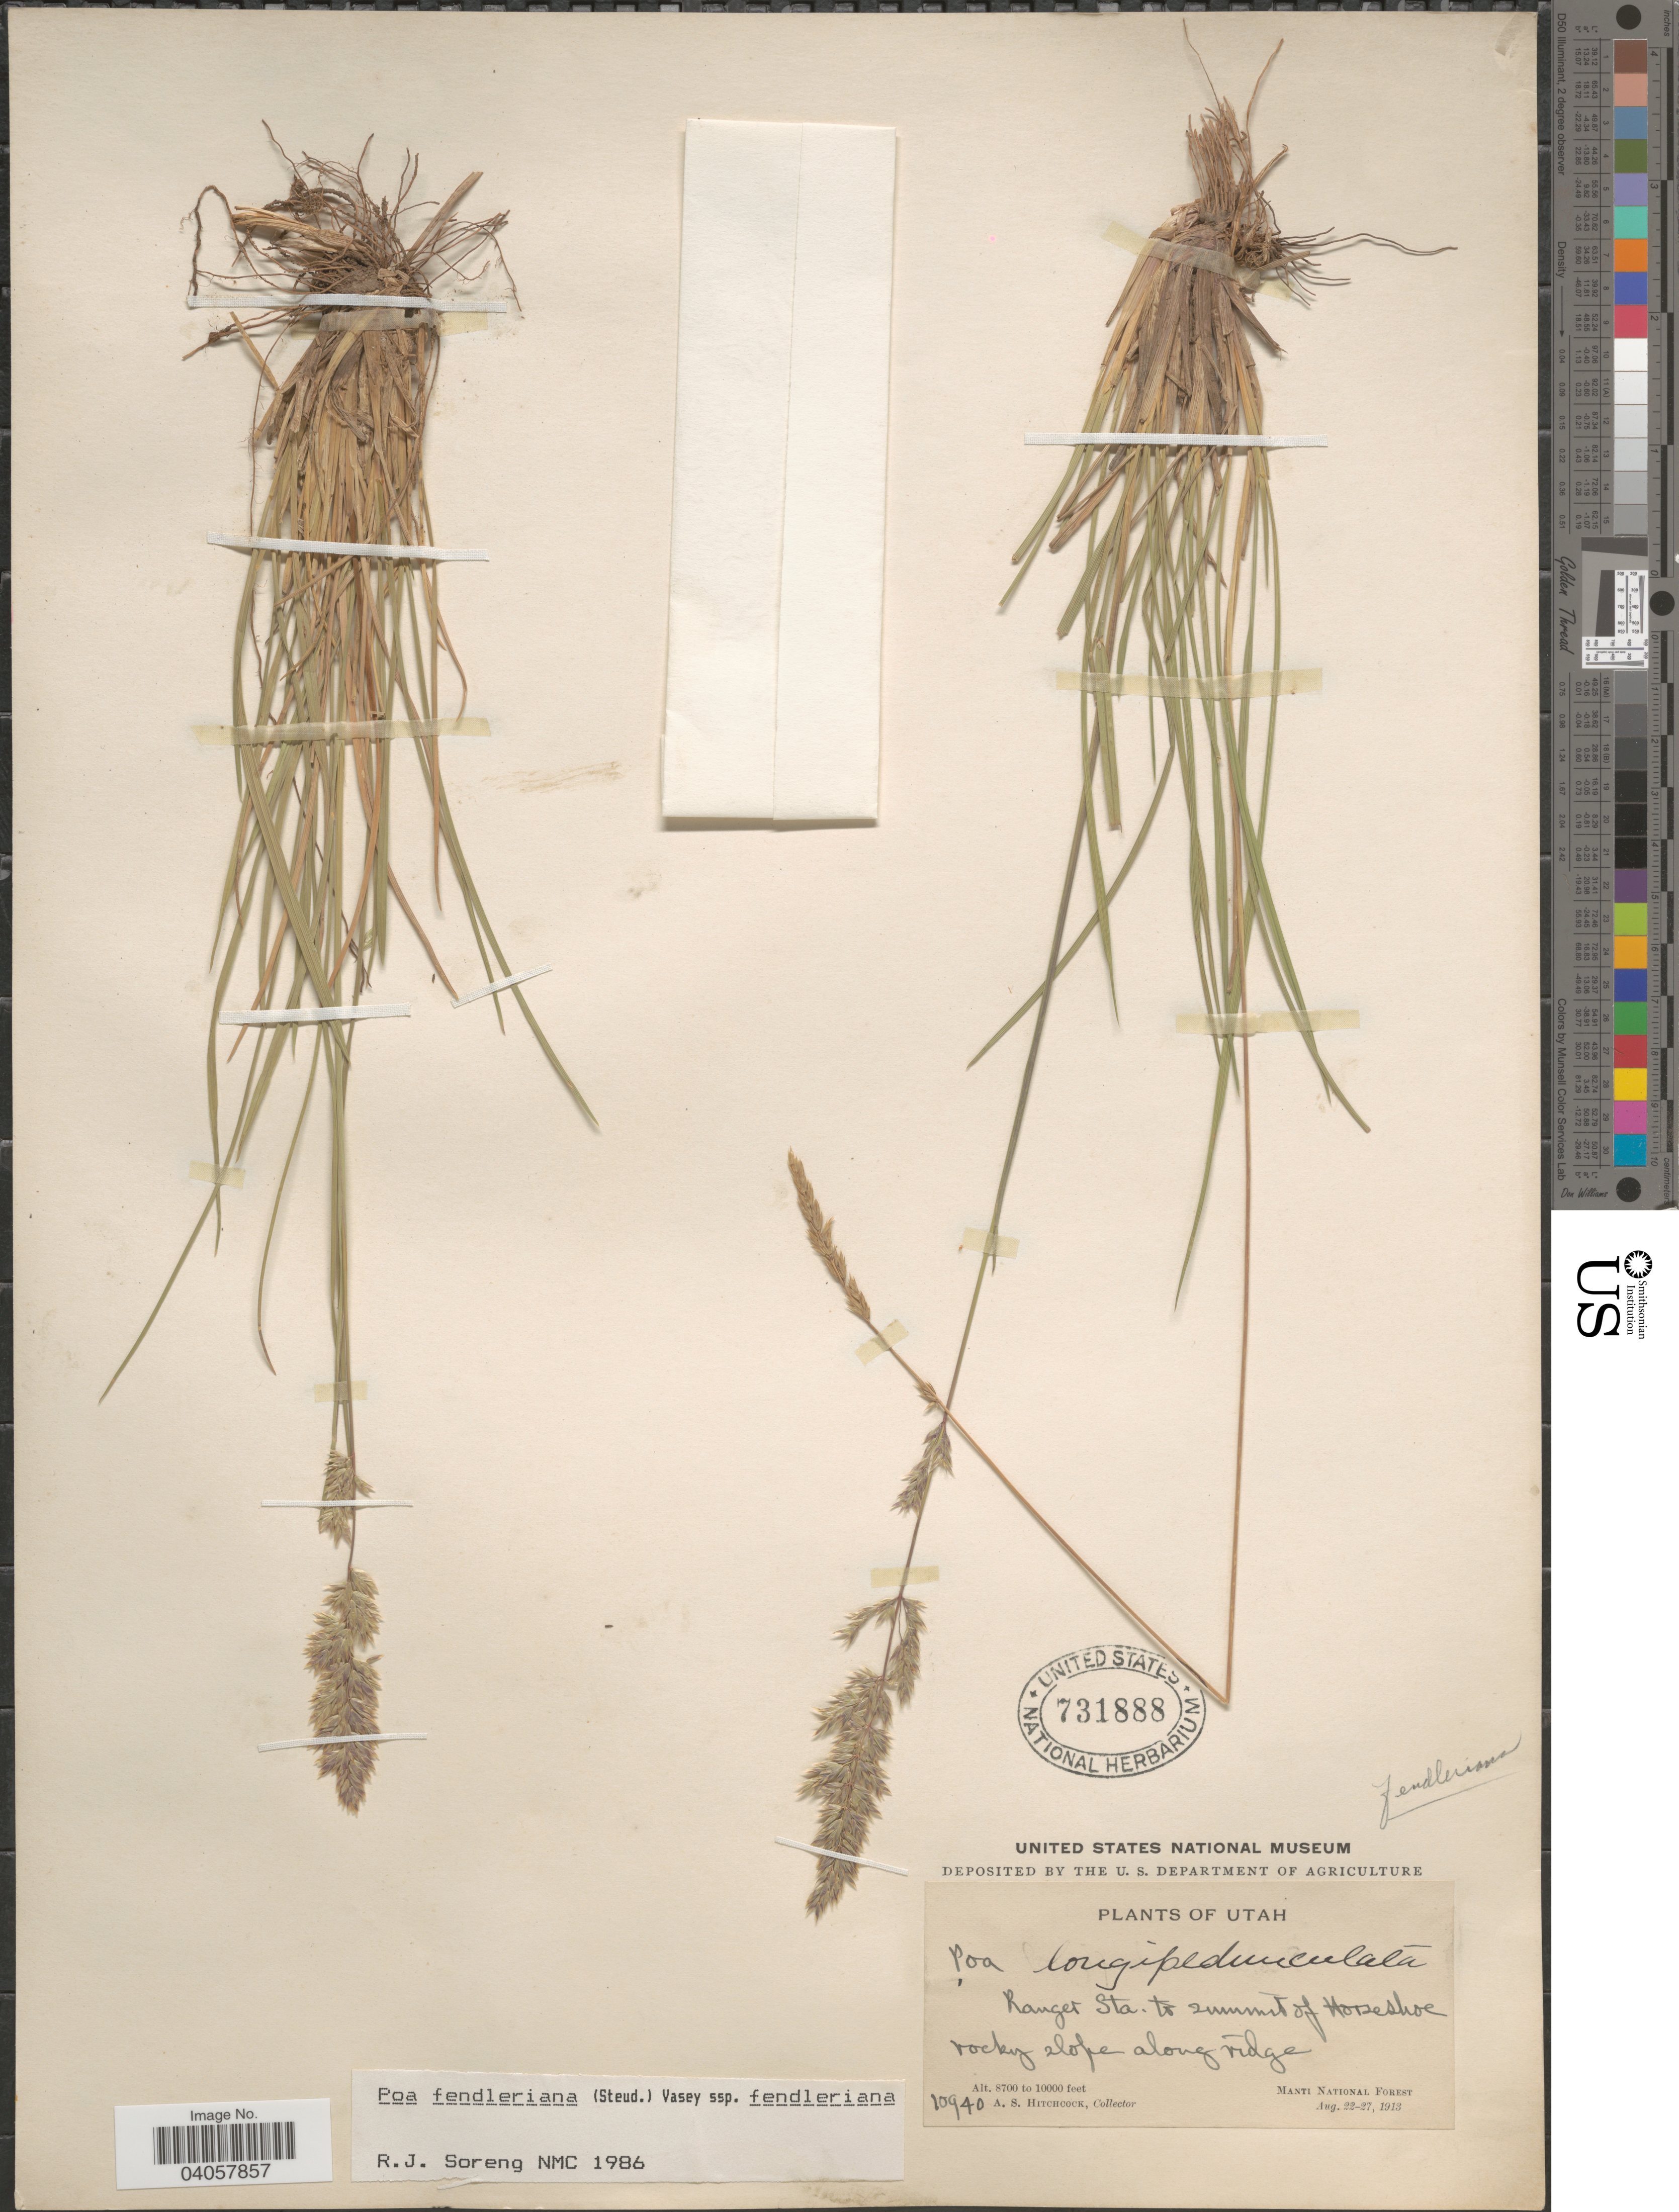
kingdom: Plantae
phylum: Tracheophyta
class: Liliopsida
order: Poales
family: Poaceae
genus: Poa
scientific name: Poa fendleriana subsp. fendleriana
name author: (Steud.) Vasey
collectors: A. S. Hitchcock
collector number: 10940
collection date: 1913-08-22/1913-08-27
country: United States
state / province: Utah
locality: Ranger Sta. to summit of Horseshoe rocky slope along ridge. Manti National Forest.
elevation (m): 2652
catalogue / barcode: US 731888